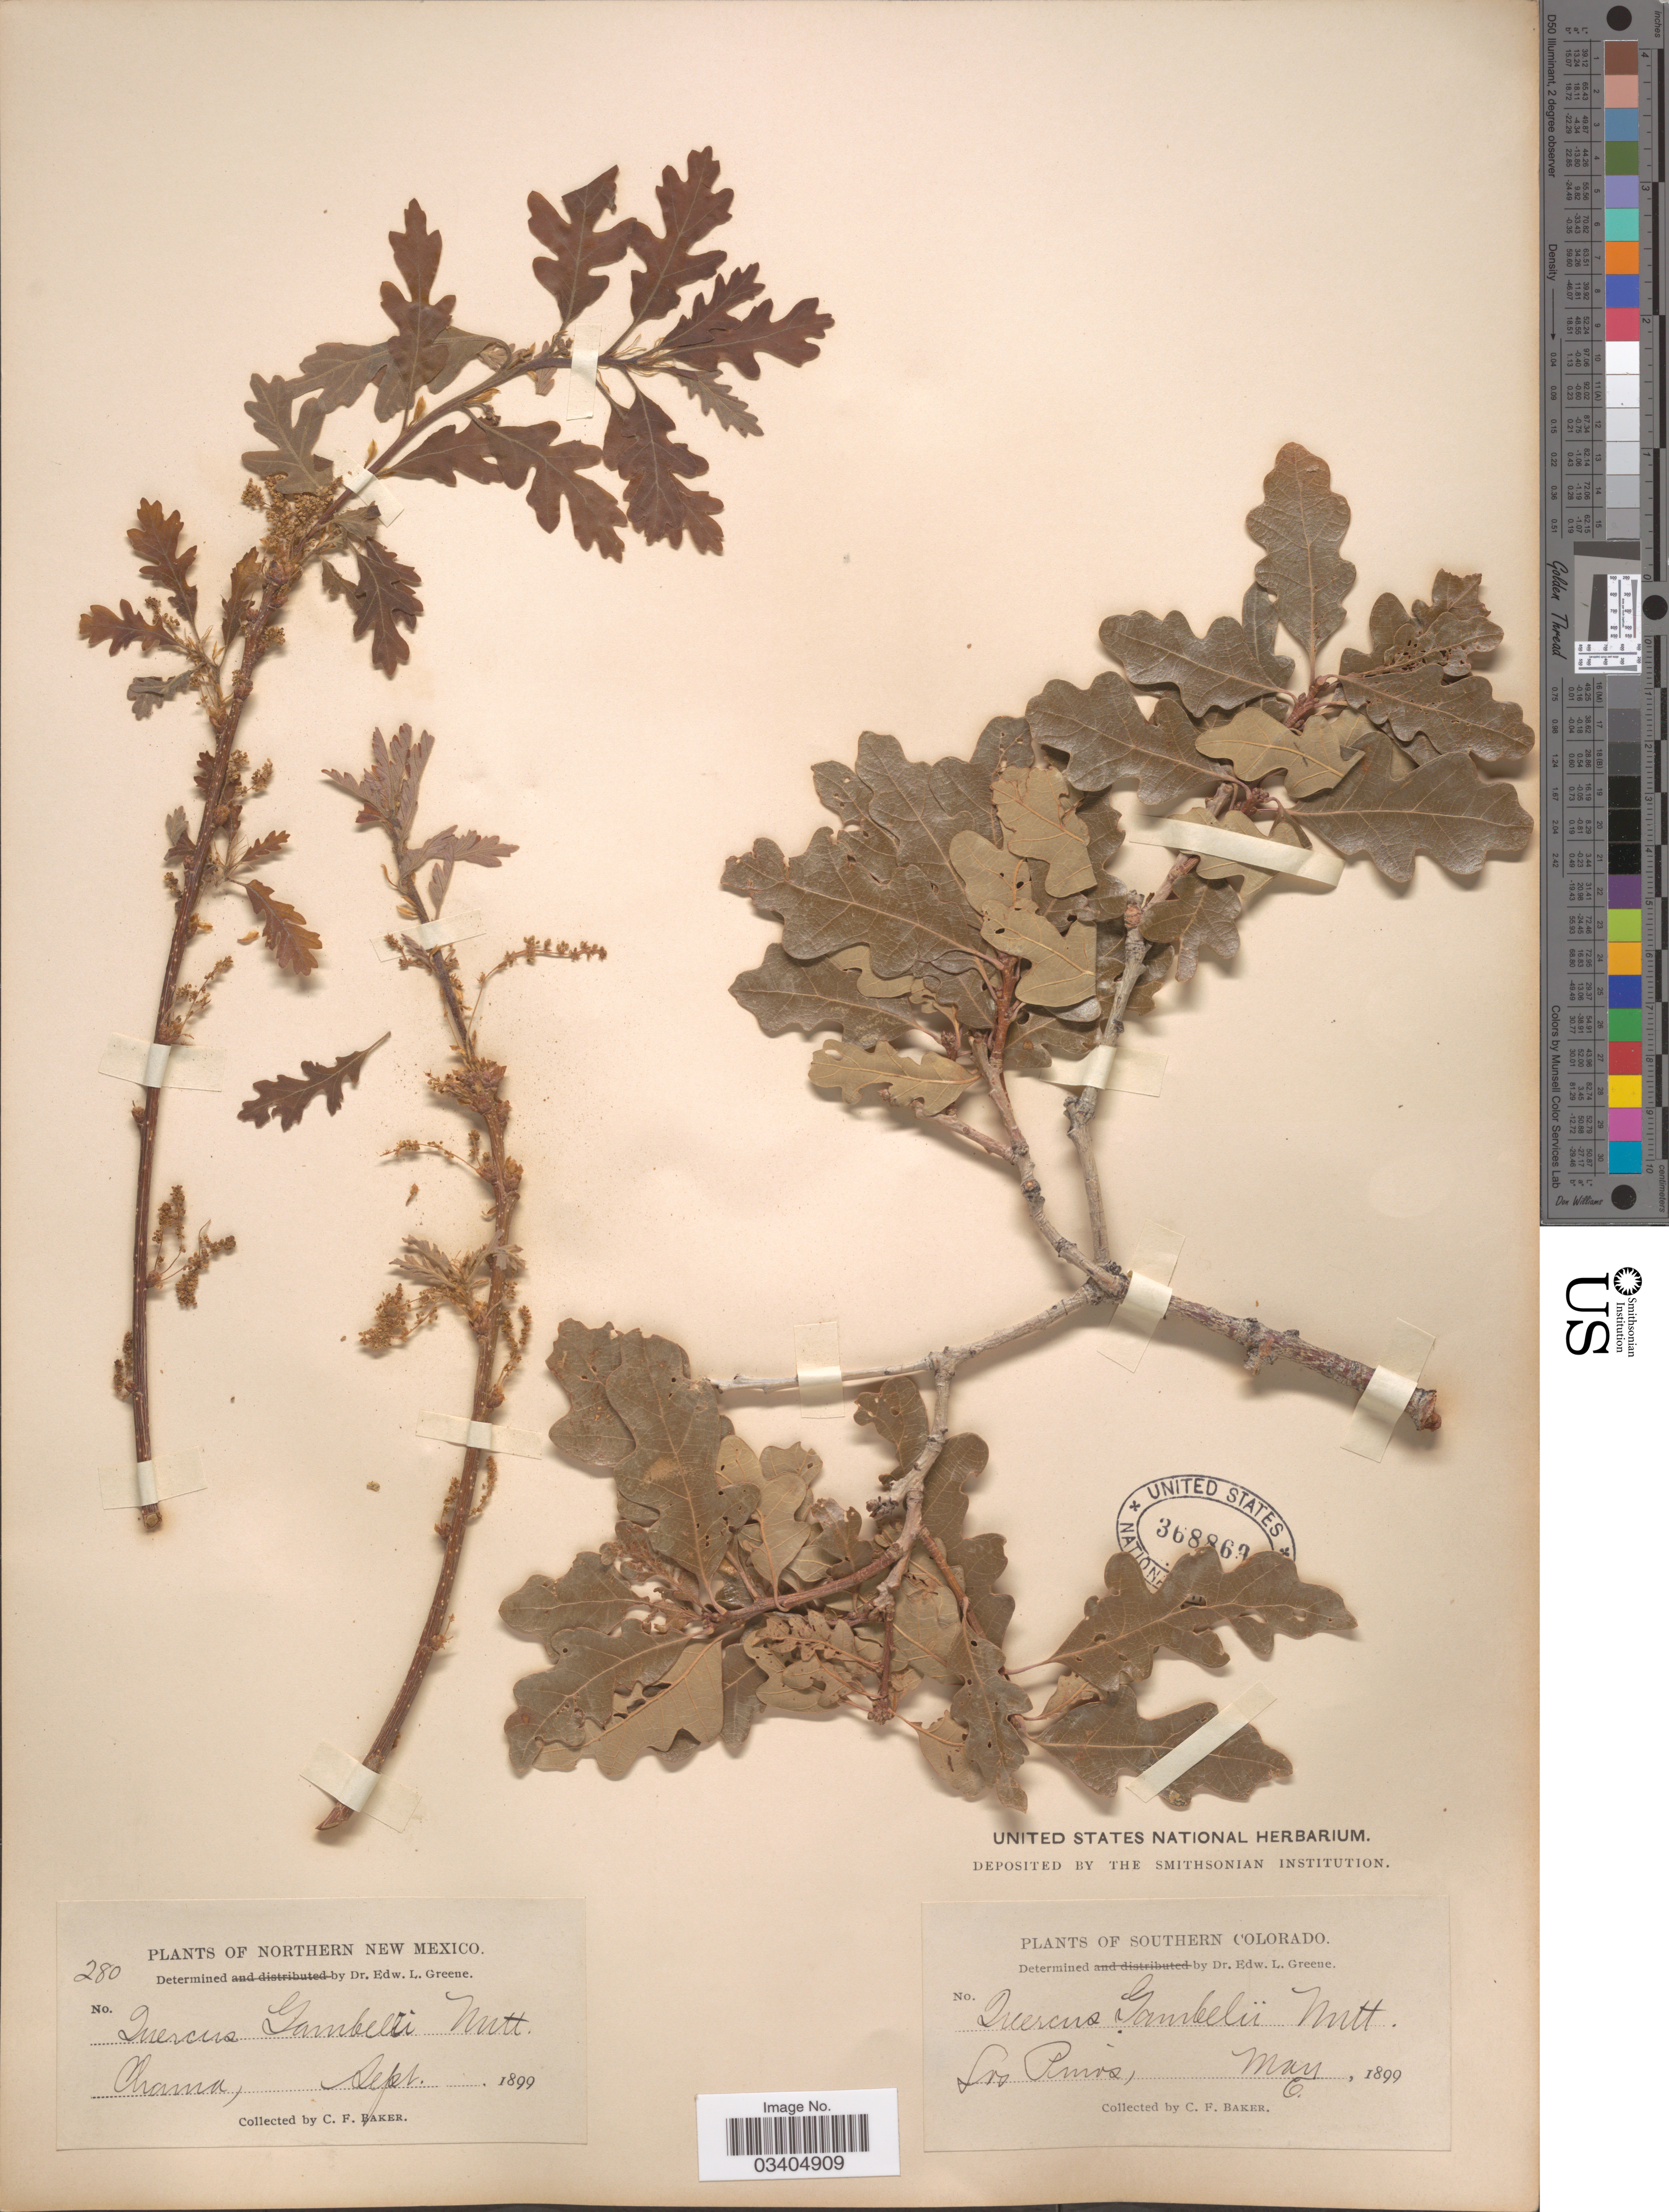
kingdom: Plantae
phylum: Tracheophyta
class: Magnoliopsida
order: Fagales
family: Fagaceae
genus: Quercus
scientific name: Quercus gambelii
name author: Nutt.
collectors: C. F. Baker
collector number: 280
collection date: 1899-09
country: United States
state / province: New Mexico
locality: Northern New Mexico. Chama.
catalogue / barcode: US 368869